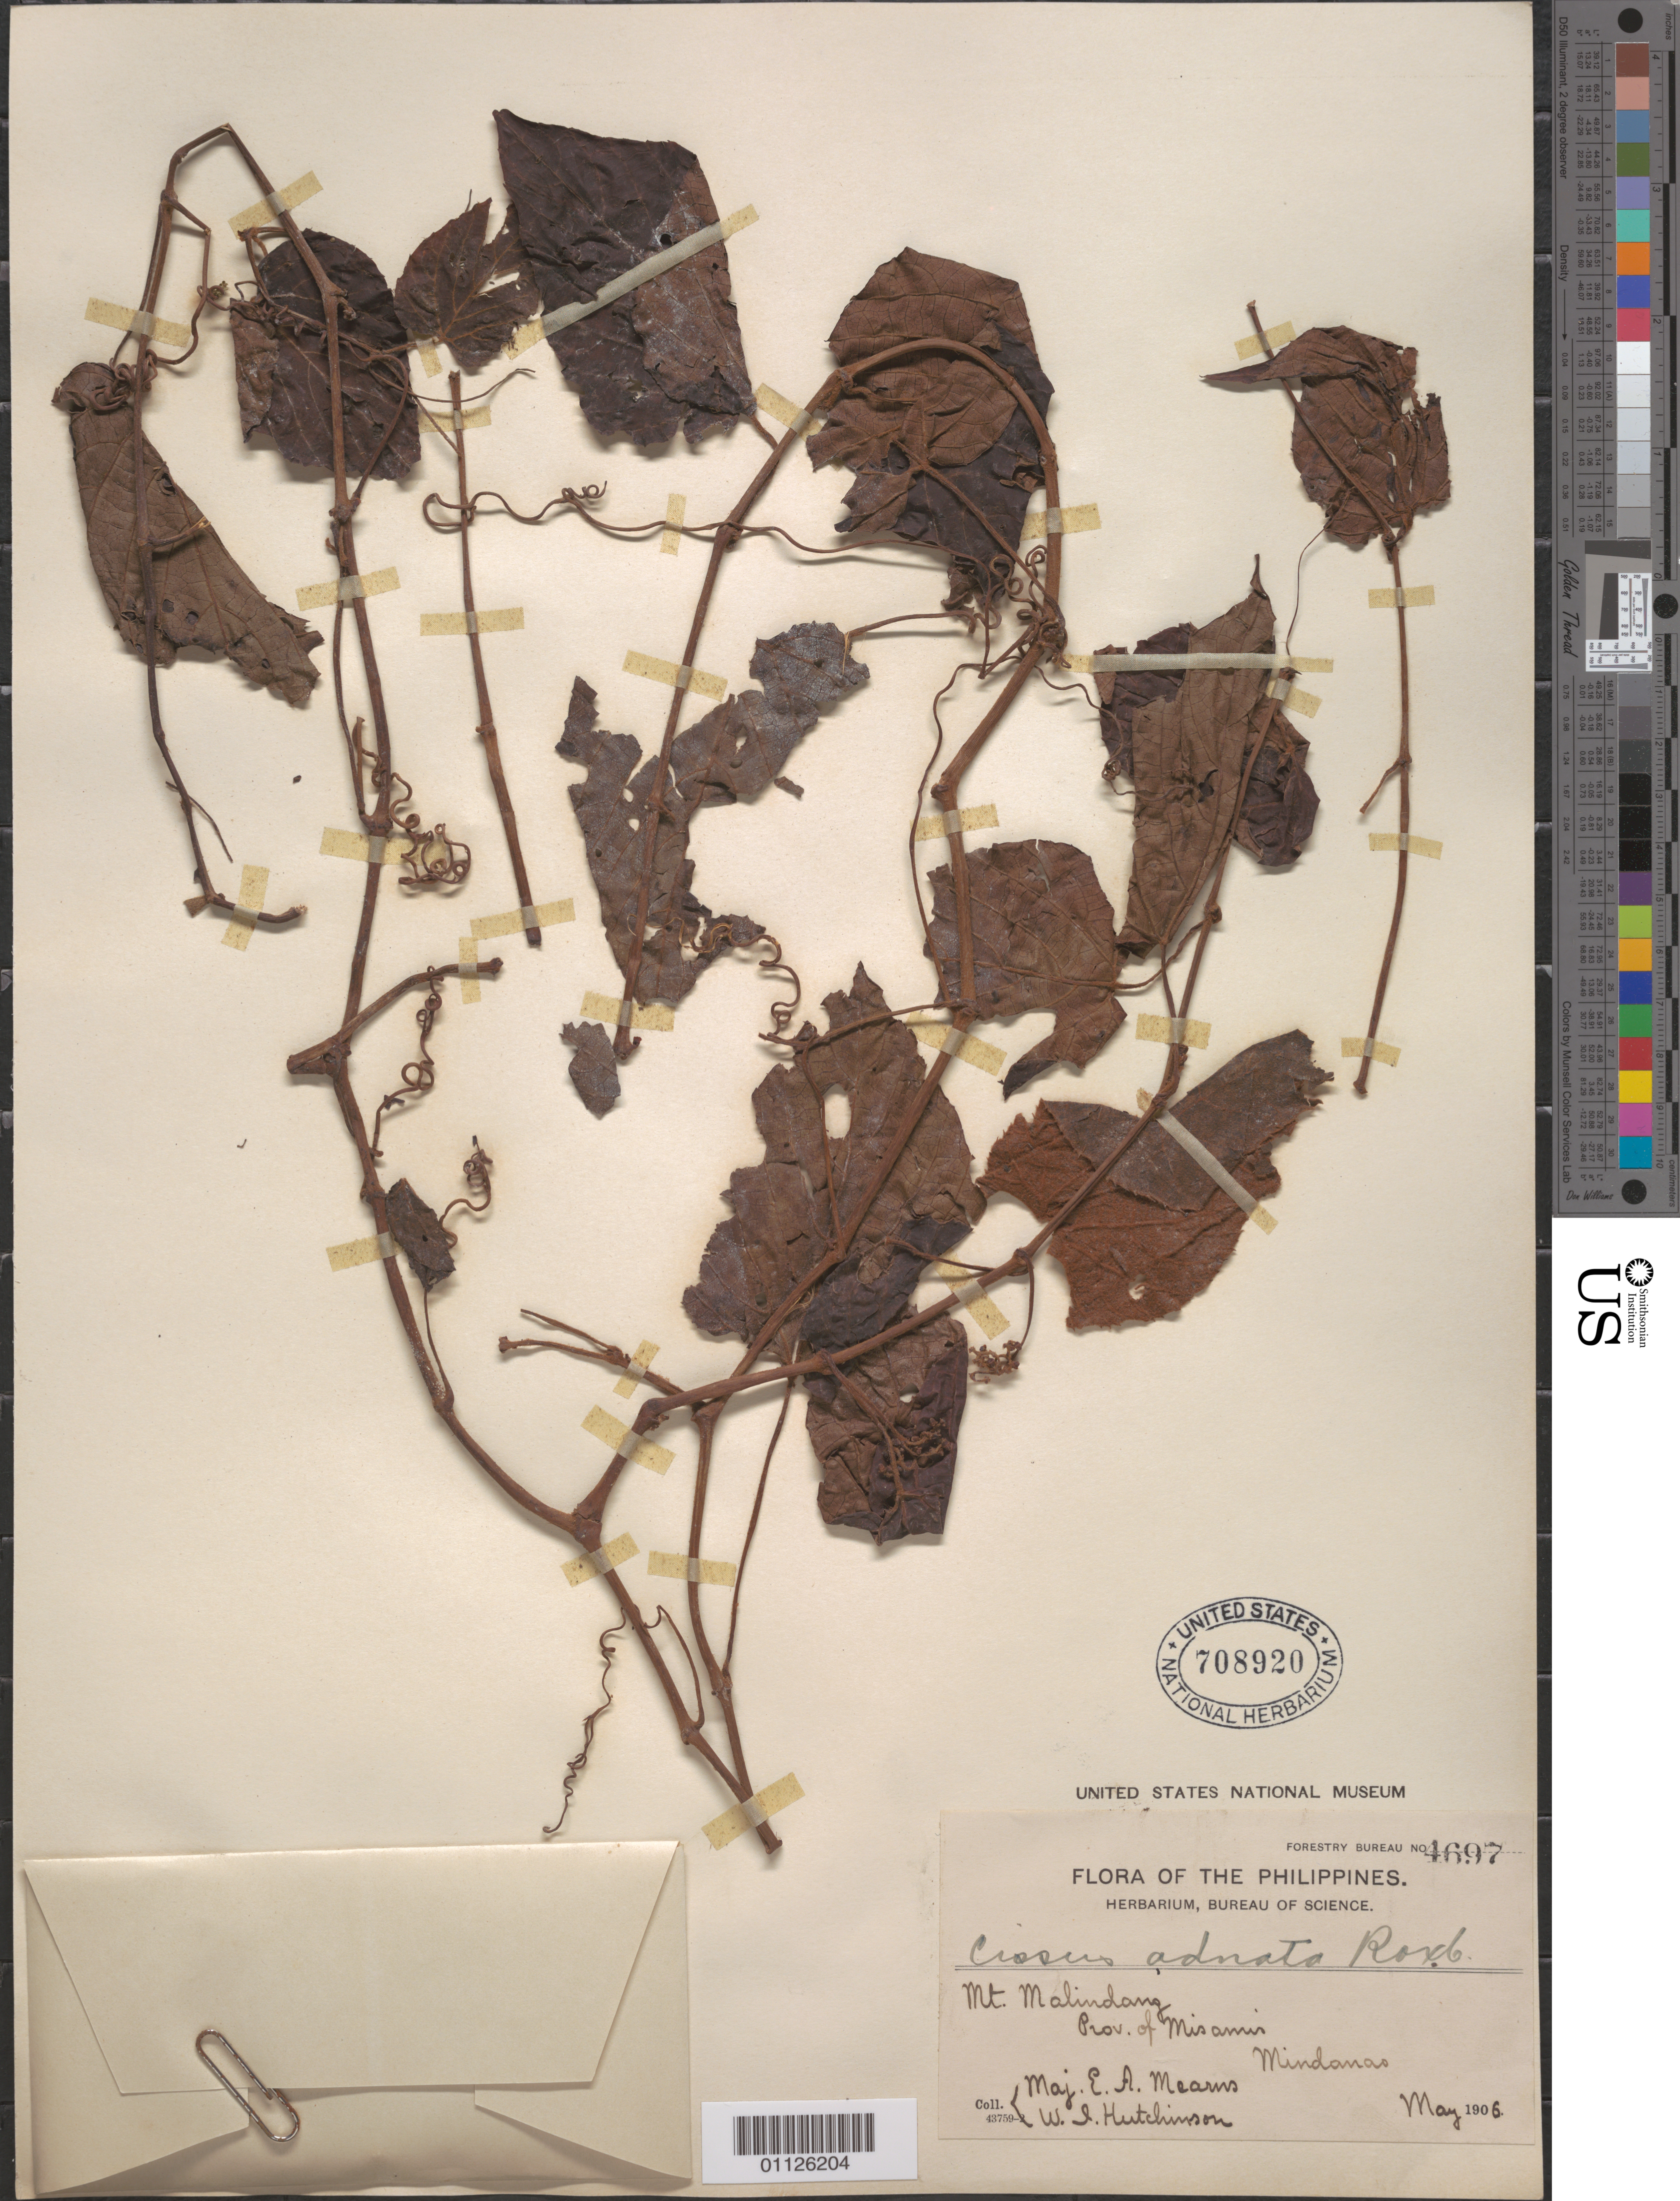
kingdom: Plantae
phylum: Tracheophyta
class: Magnoliopsida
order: Vitales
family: Vitaceae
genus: Cissus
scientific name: Cissus adnata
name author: Roxb.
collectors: E. A. Mearns & W. I. Hutchinson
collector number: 4697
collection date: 1906-05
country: Philippines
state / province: Northern Mindanao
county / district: Misamis Occidental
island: Mindanao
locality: Mt Malindang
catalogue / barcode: US 708920